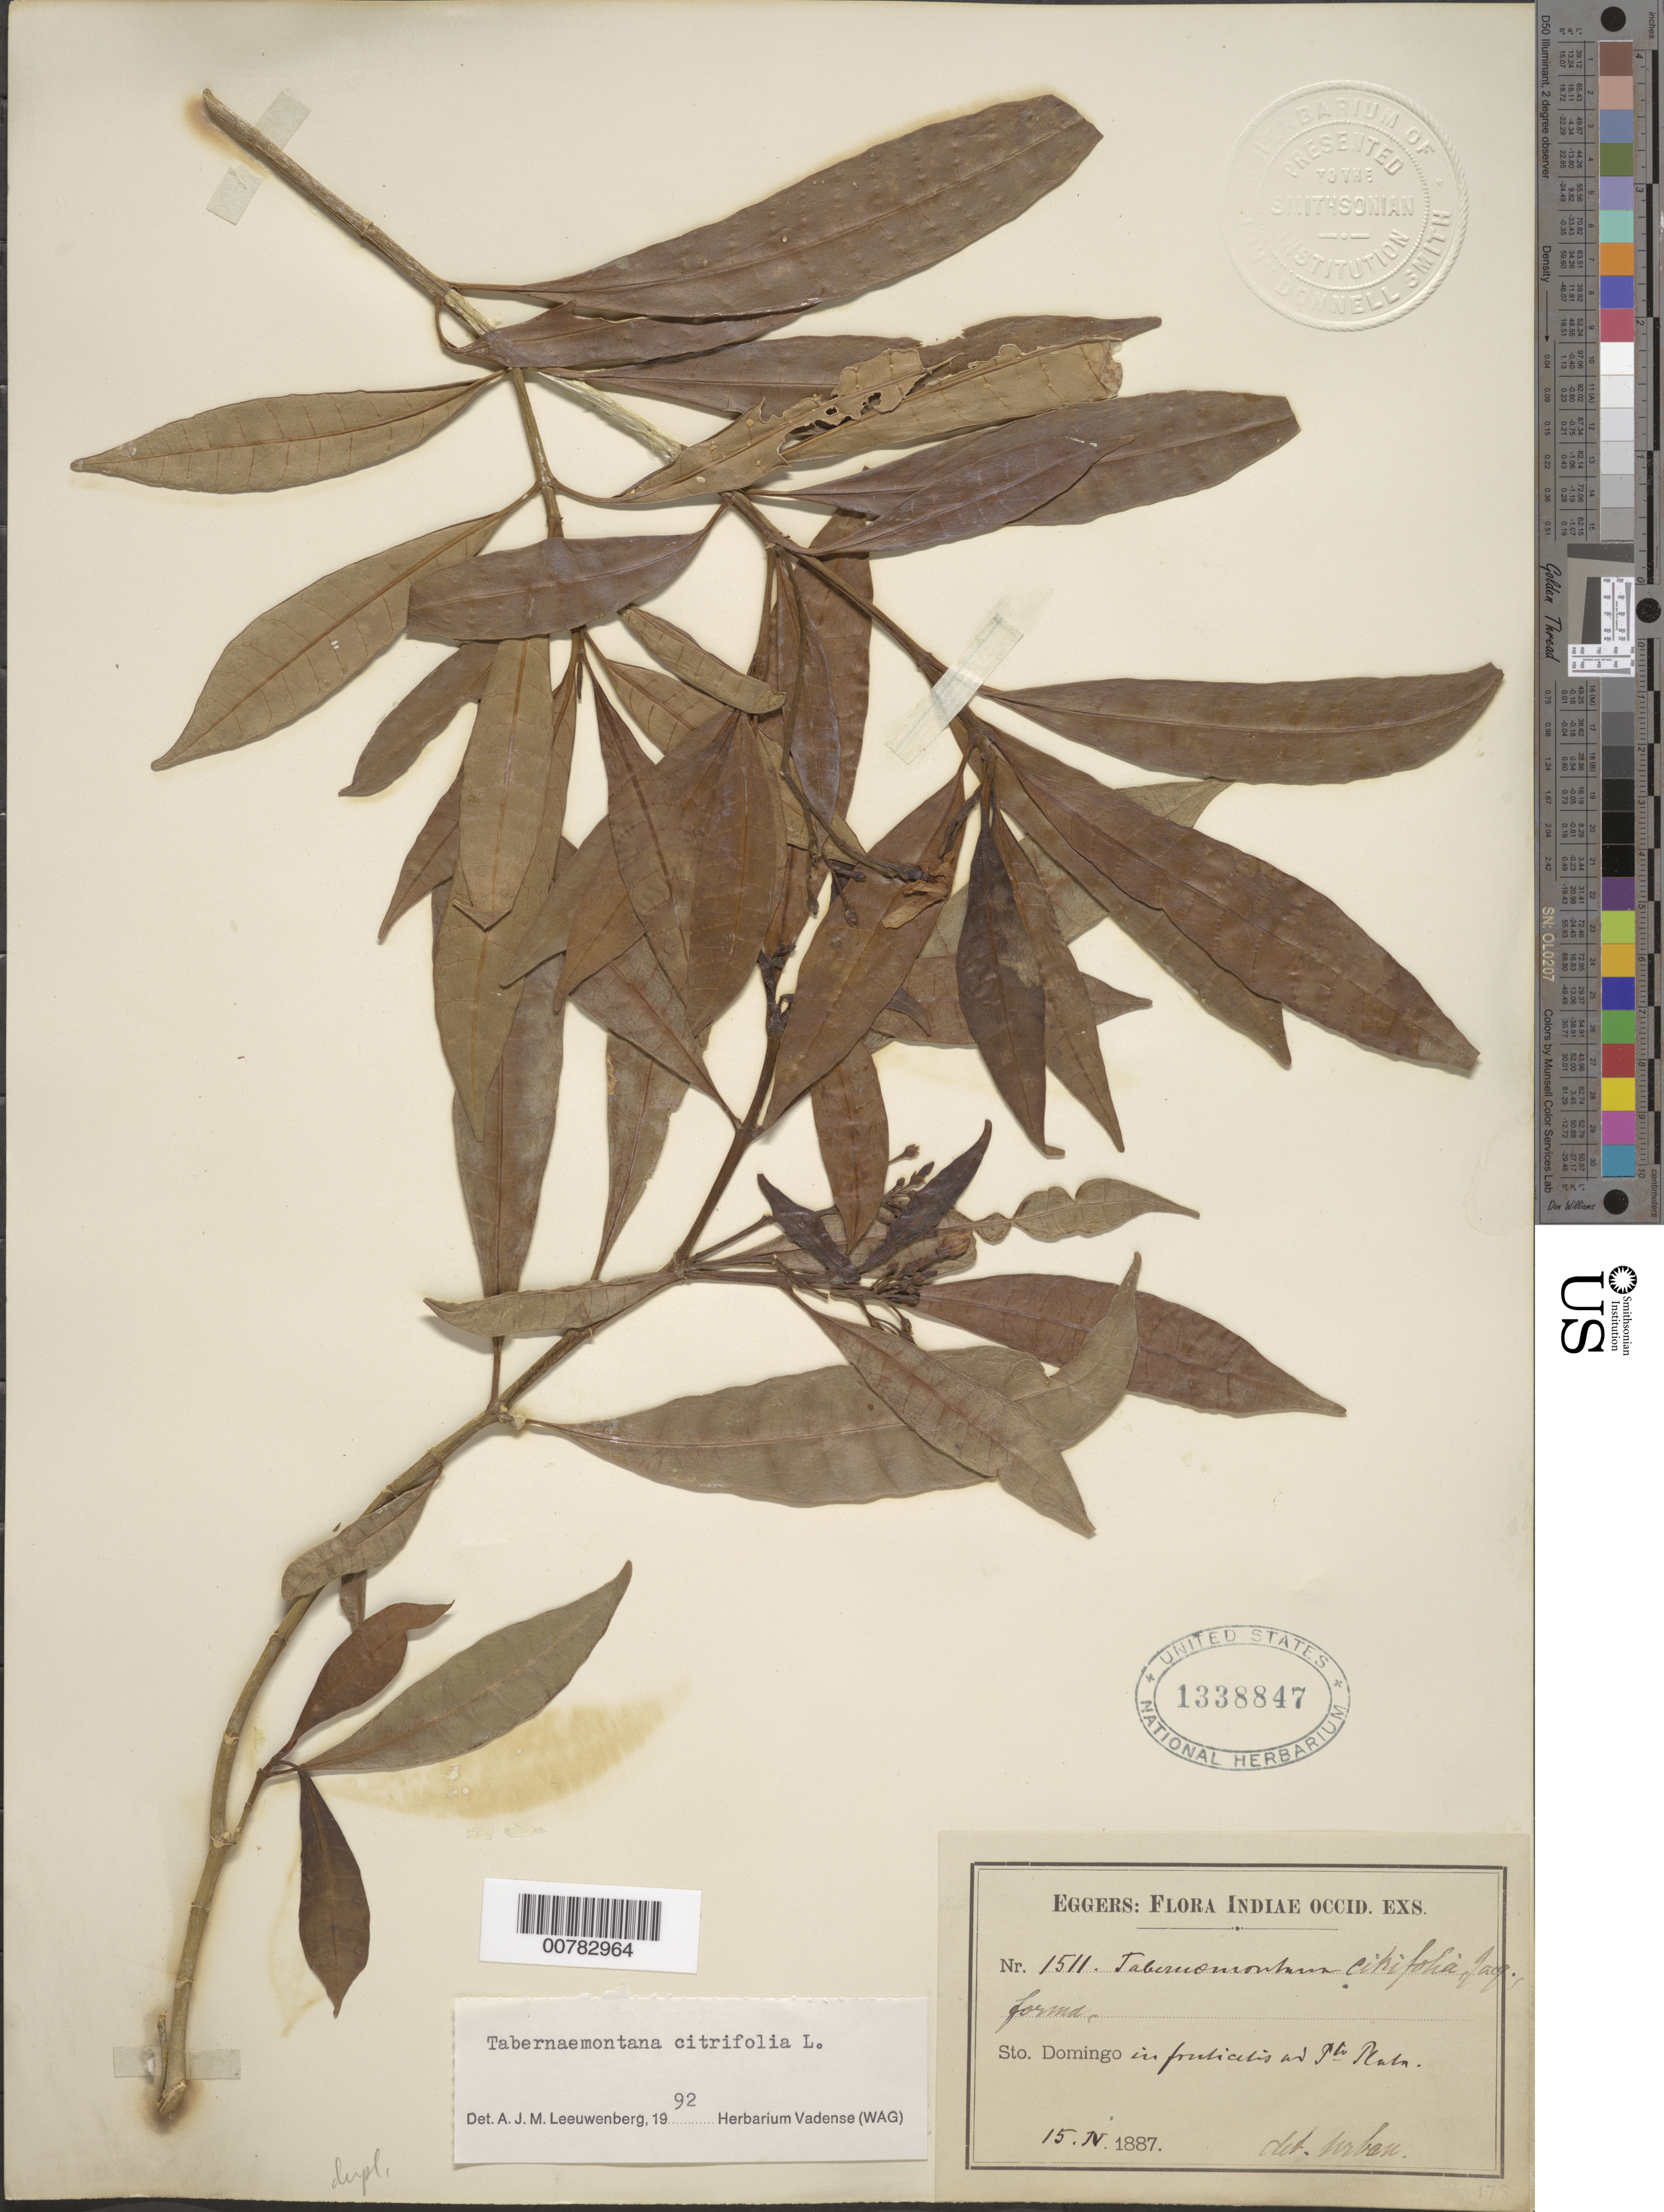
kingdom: Plantae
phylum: Tracheophyta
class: Magnoliopsida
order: Gentianales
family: Apocynaceae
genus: Tabernaemontana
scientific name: Tabernaemontana citrifolia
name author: L.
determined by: Leeuwenberg, A. J. M.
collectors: H. F. A. von Eggers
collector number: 1511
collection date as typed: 15 Apr 1887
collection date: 1887-04-15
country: Dominican Republic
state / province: Puerto Plata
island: Hispaniola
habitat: In fruticetis.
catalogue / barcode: US 1338847